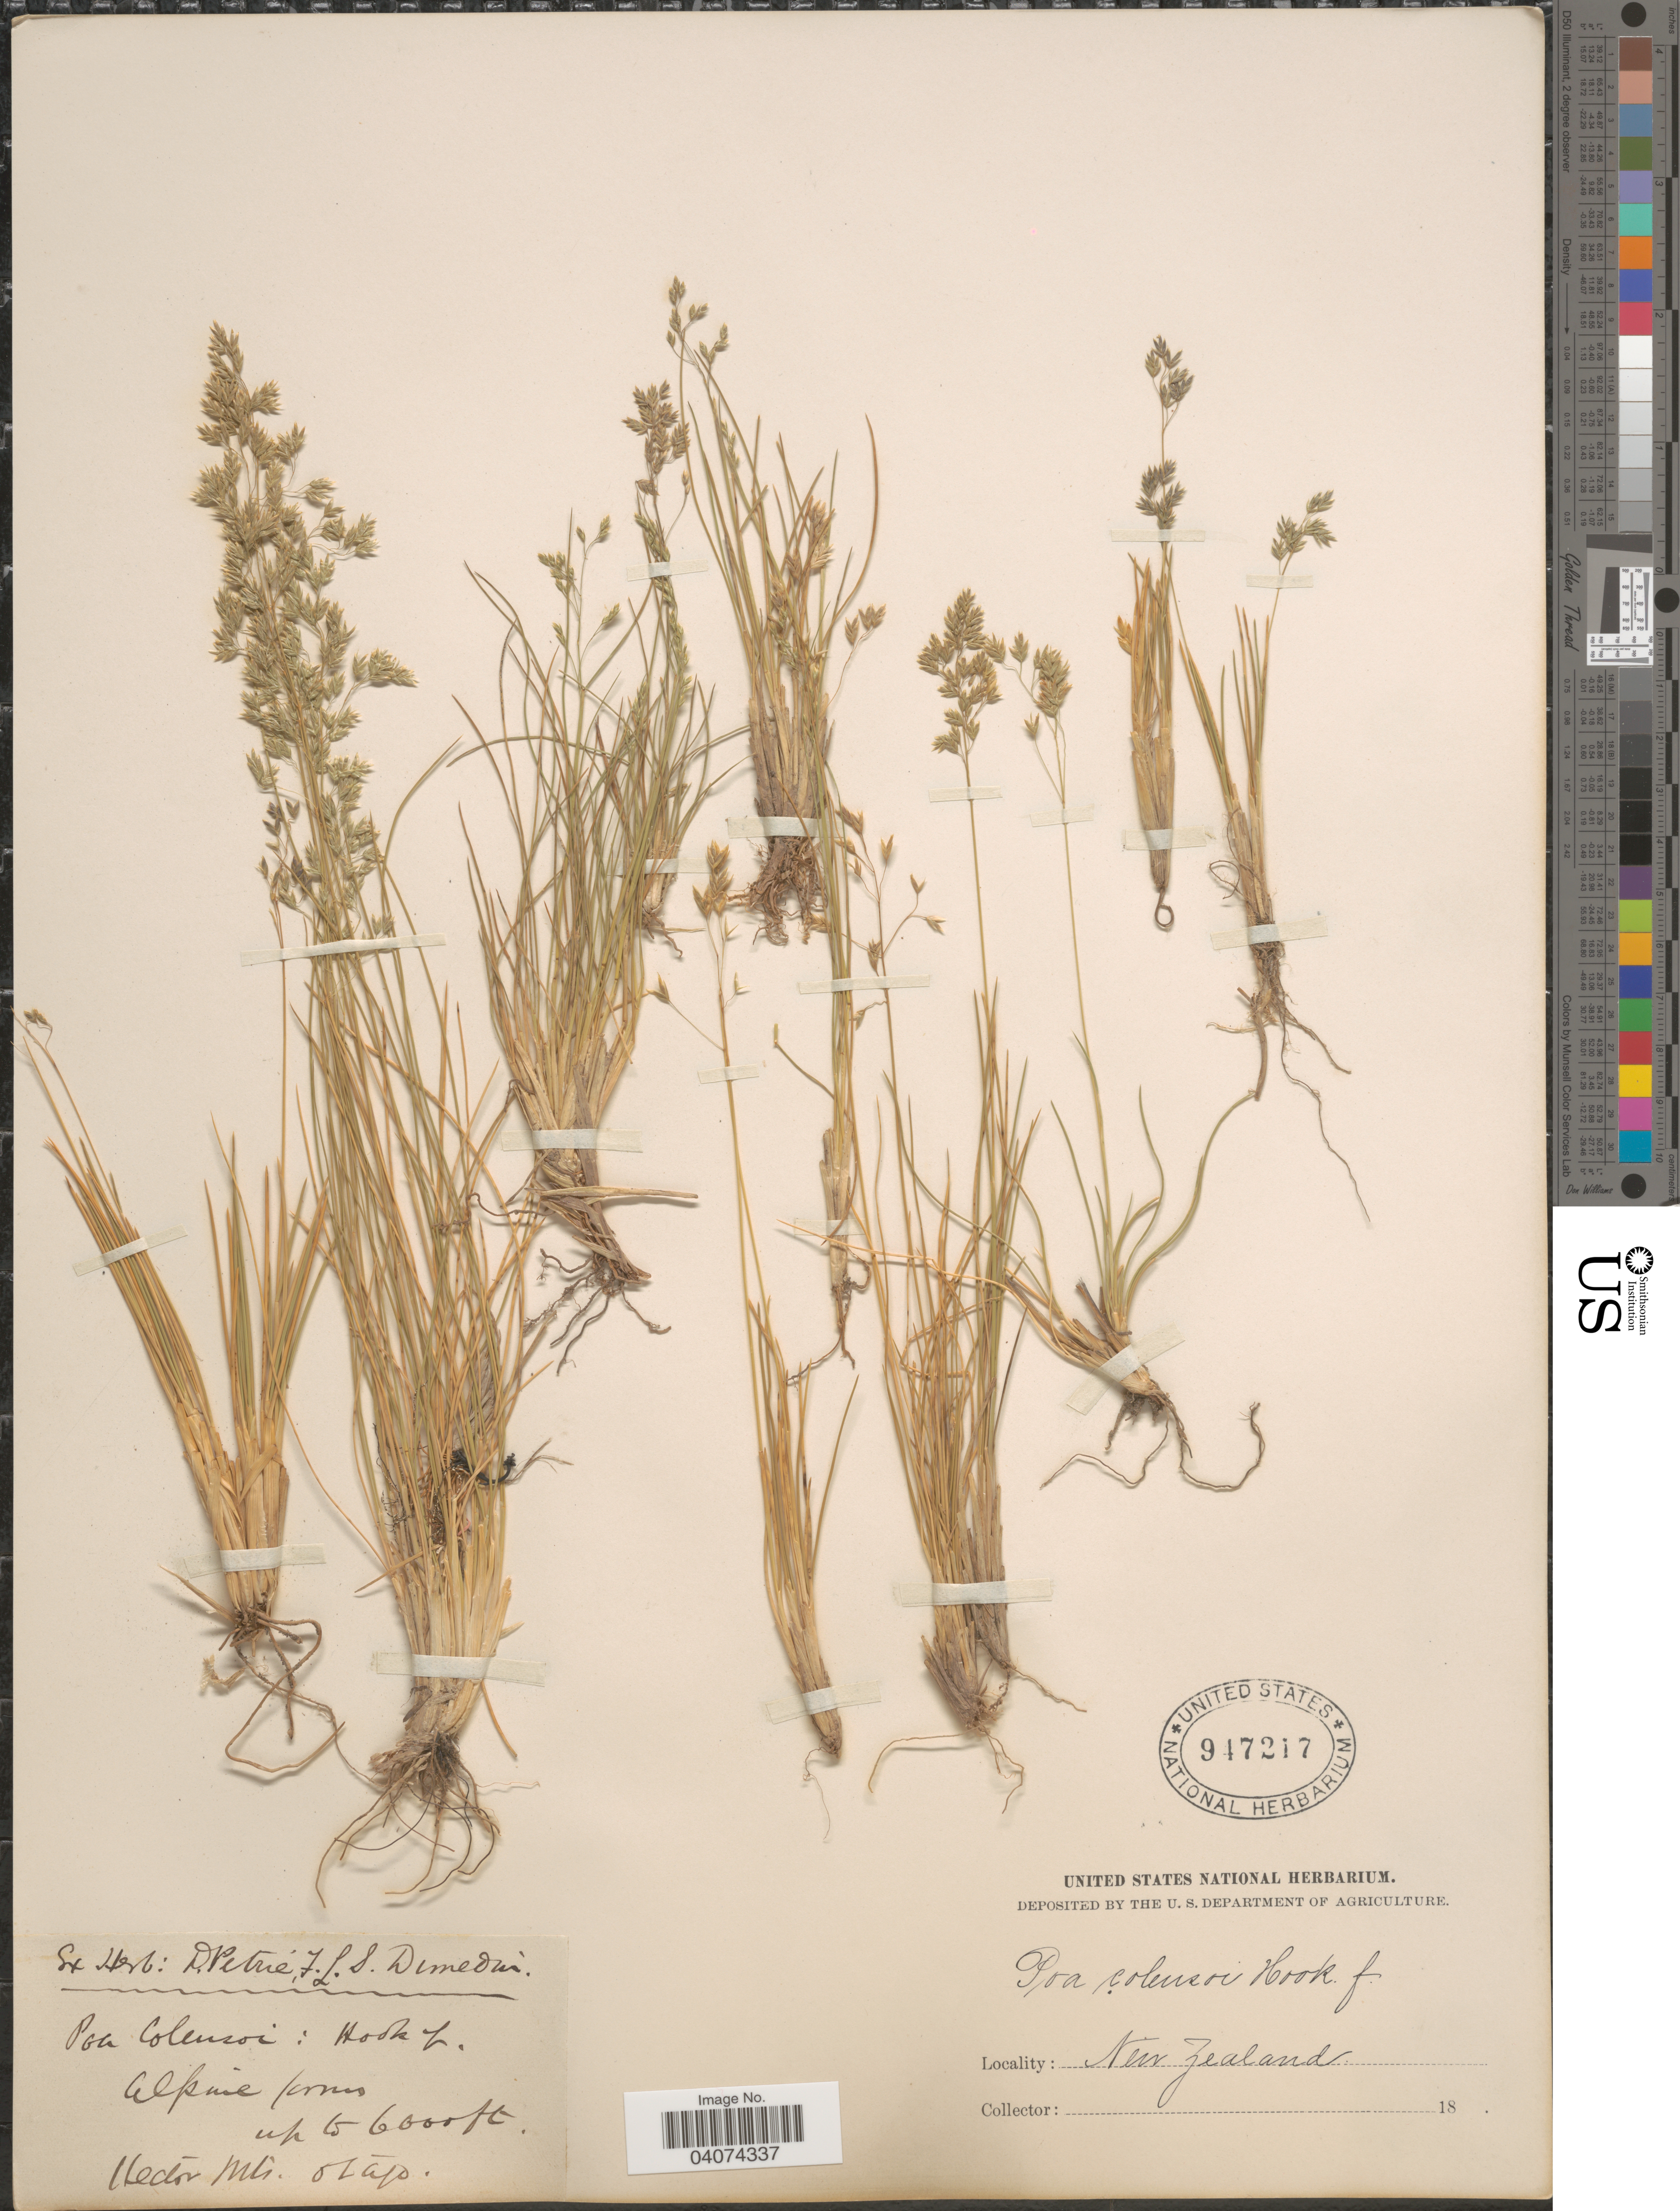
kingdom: Plantae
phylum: Tracheophyta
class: Liliopsida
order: Poales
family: Poaceae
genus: Poa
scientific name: Poa colensoi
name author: Hook. f.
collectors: Ex Herb D. Petrie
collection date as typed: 18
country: New Zealand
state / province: Otago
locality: Alpine forms [interpreted] up Hector Mts.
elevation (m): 1829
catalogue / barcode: US 947217